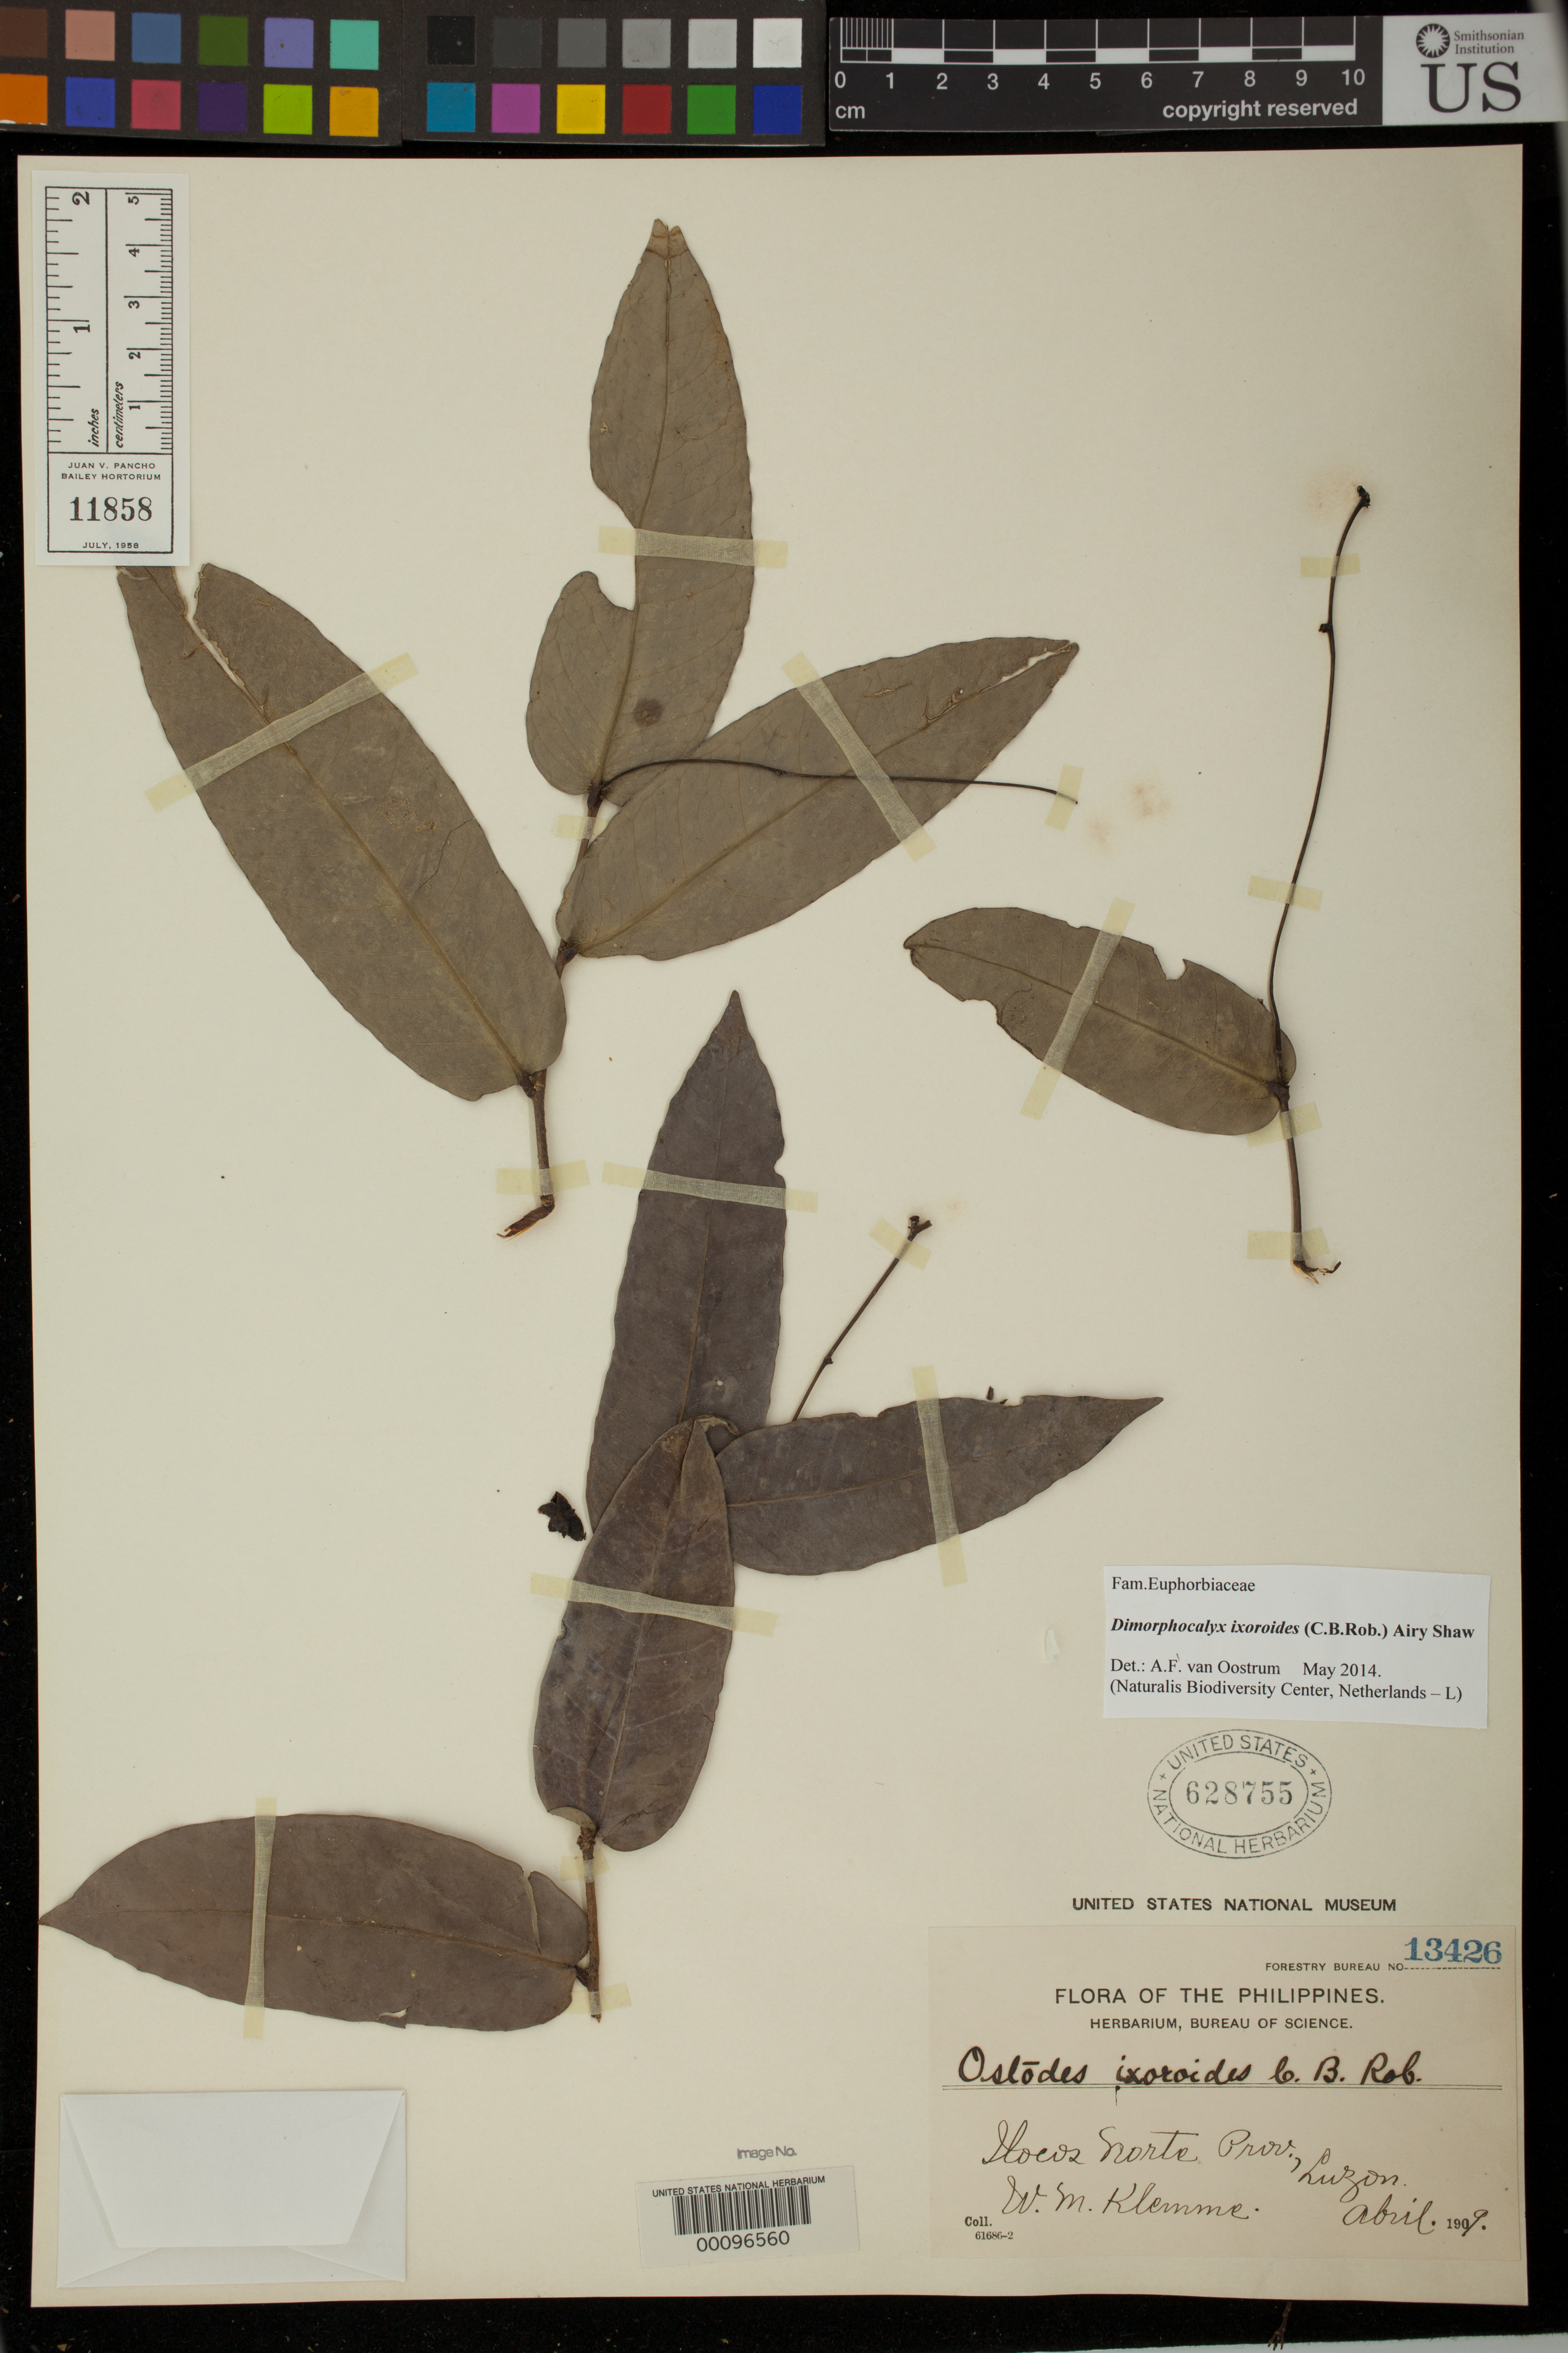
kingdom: Plantae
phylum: Tracheophyta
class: Magnoliopsida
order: Malpighiales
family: Euphorbiaceae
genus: Ostodes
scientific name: Ostodes ixoroides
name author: C.B. Rob.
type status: Isotype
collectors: W. Klemme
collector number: For. Bur. 13426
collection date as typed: Apr 1909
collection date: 1909-04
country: Philippines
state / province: Ilocos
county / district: Ilocos Norte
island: Luzon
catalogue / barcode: US 628755